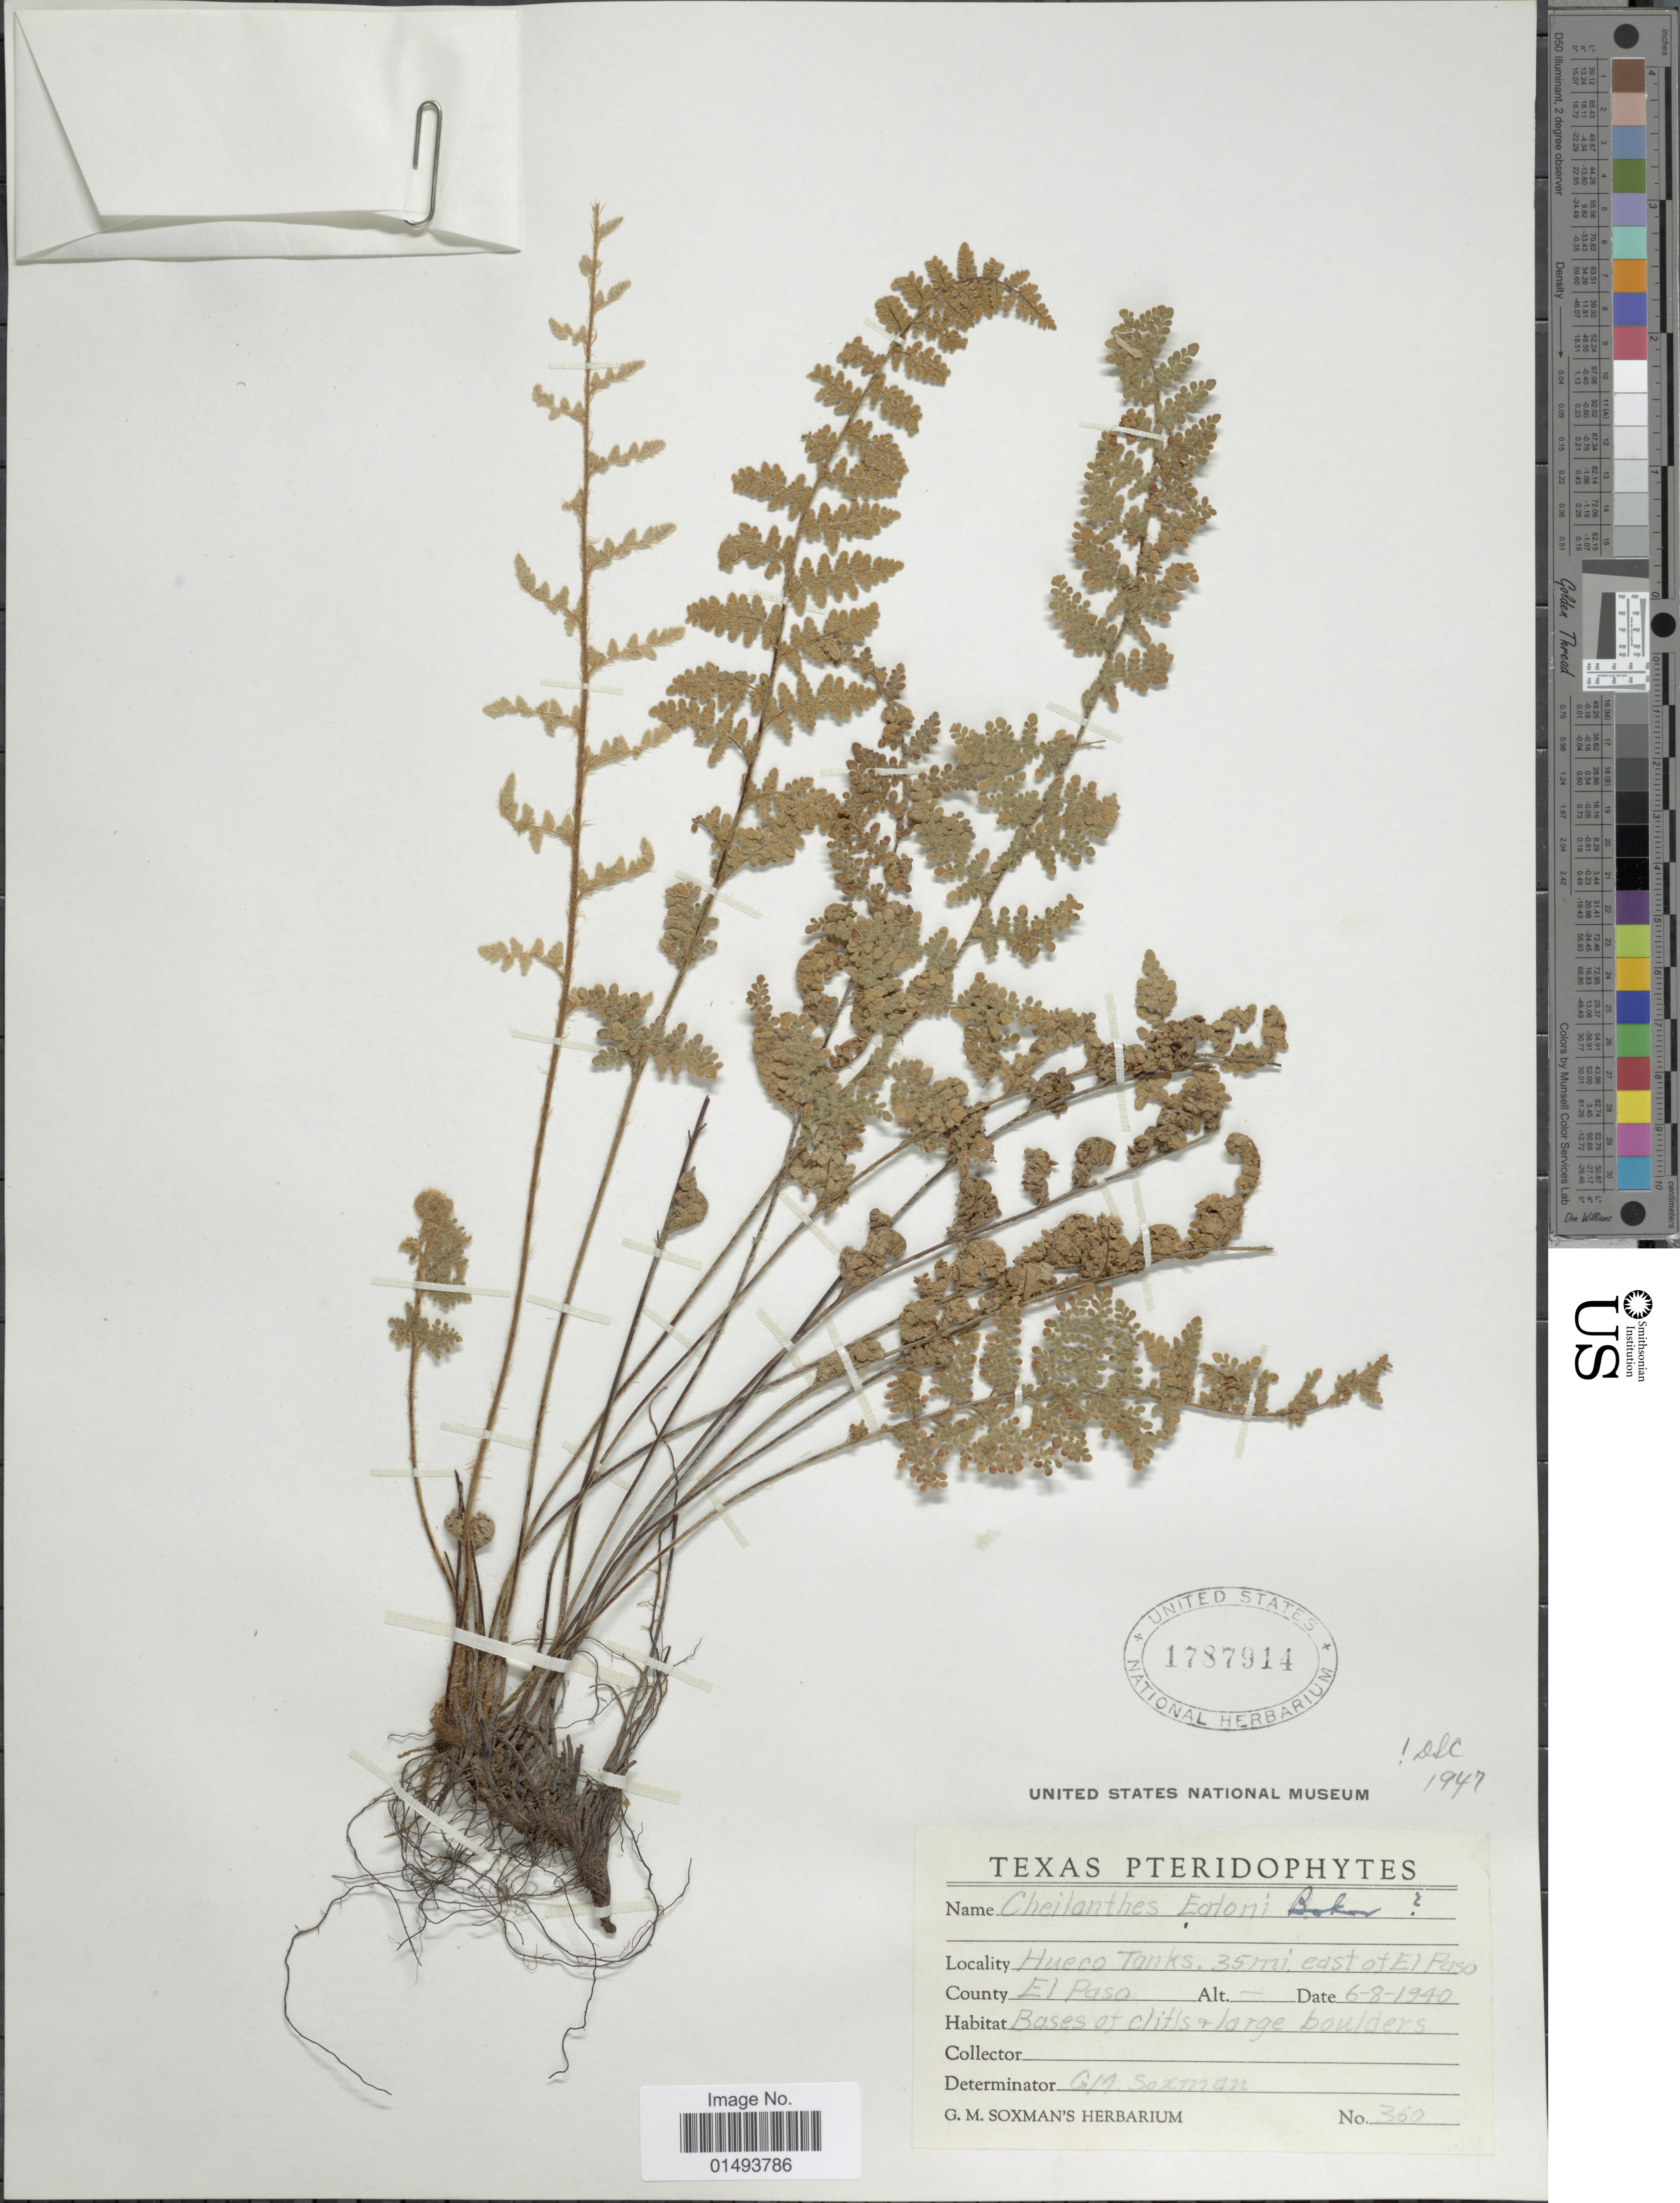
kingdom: Plantae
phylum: Tracheophyta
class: Polypodiopsida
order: Polypodiales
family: Pteridaceae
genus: Myriopteris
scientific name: Myriopteris rufa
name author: Fée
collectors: G. Soxman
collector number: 360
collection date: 1940-06-08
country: United States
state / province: Texas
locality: Texas Pteridophytes, Hueco Tanks 35 mi. east of El Paso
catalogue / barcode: US 1787914